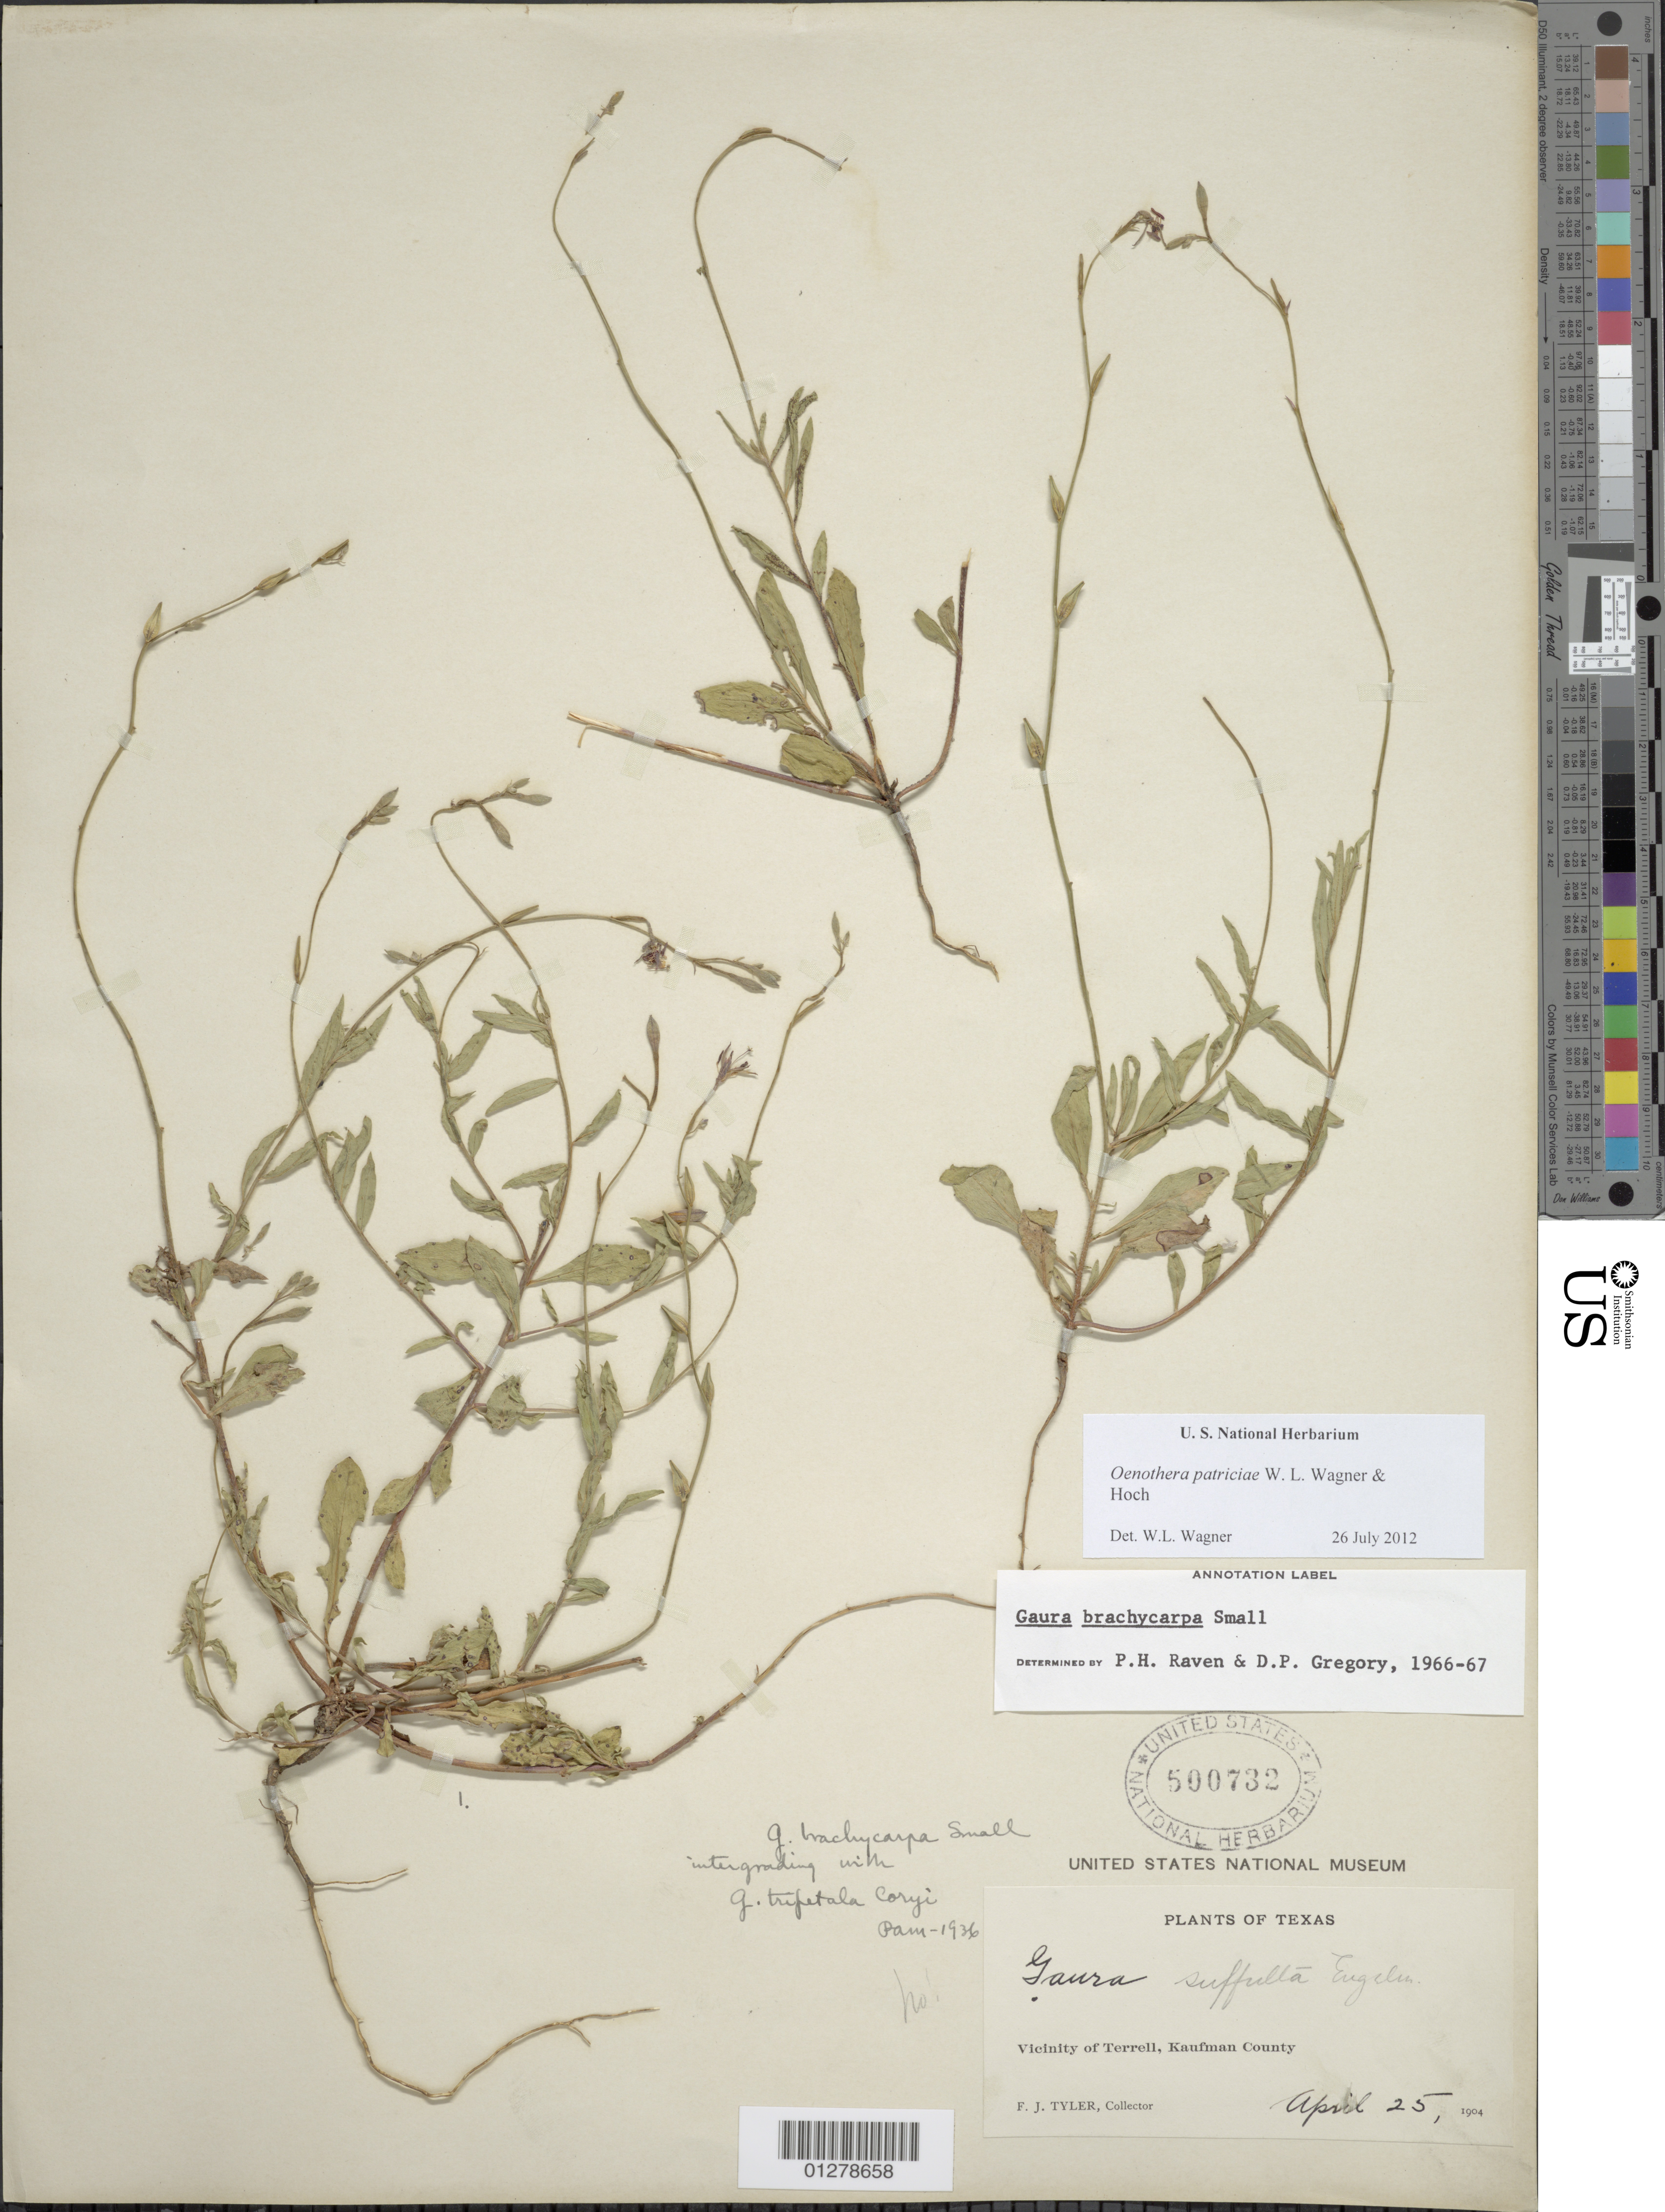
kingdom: Plantae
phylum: Tracheophyta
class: Magnoliopsida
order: Myrtales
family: Onagraceae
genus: Oenothera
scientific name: Oenothera patriciae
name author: W.L. Wagner & Hoch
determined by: Wagner, W. L., (BOT), Smithsonian Institution - National Museum of Natural History (UNITED STATES)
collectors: F. Tyler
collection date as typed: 25 Apr 1904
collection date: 1904-04-25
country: United States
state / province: Texas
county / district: Kaufman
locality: Vicinity of Terrell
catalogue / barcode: US 500732